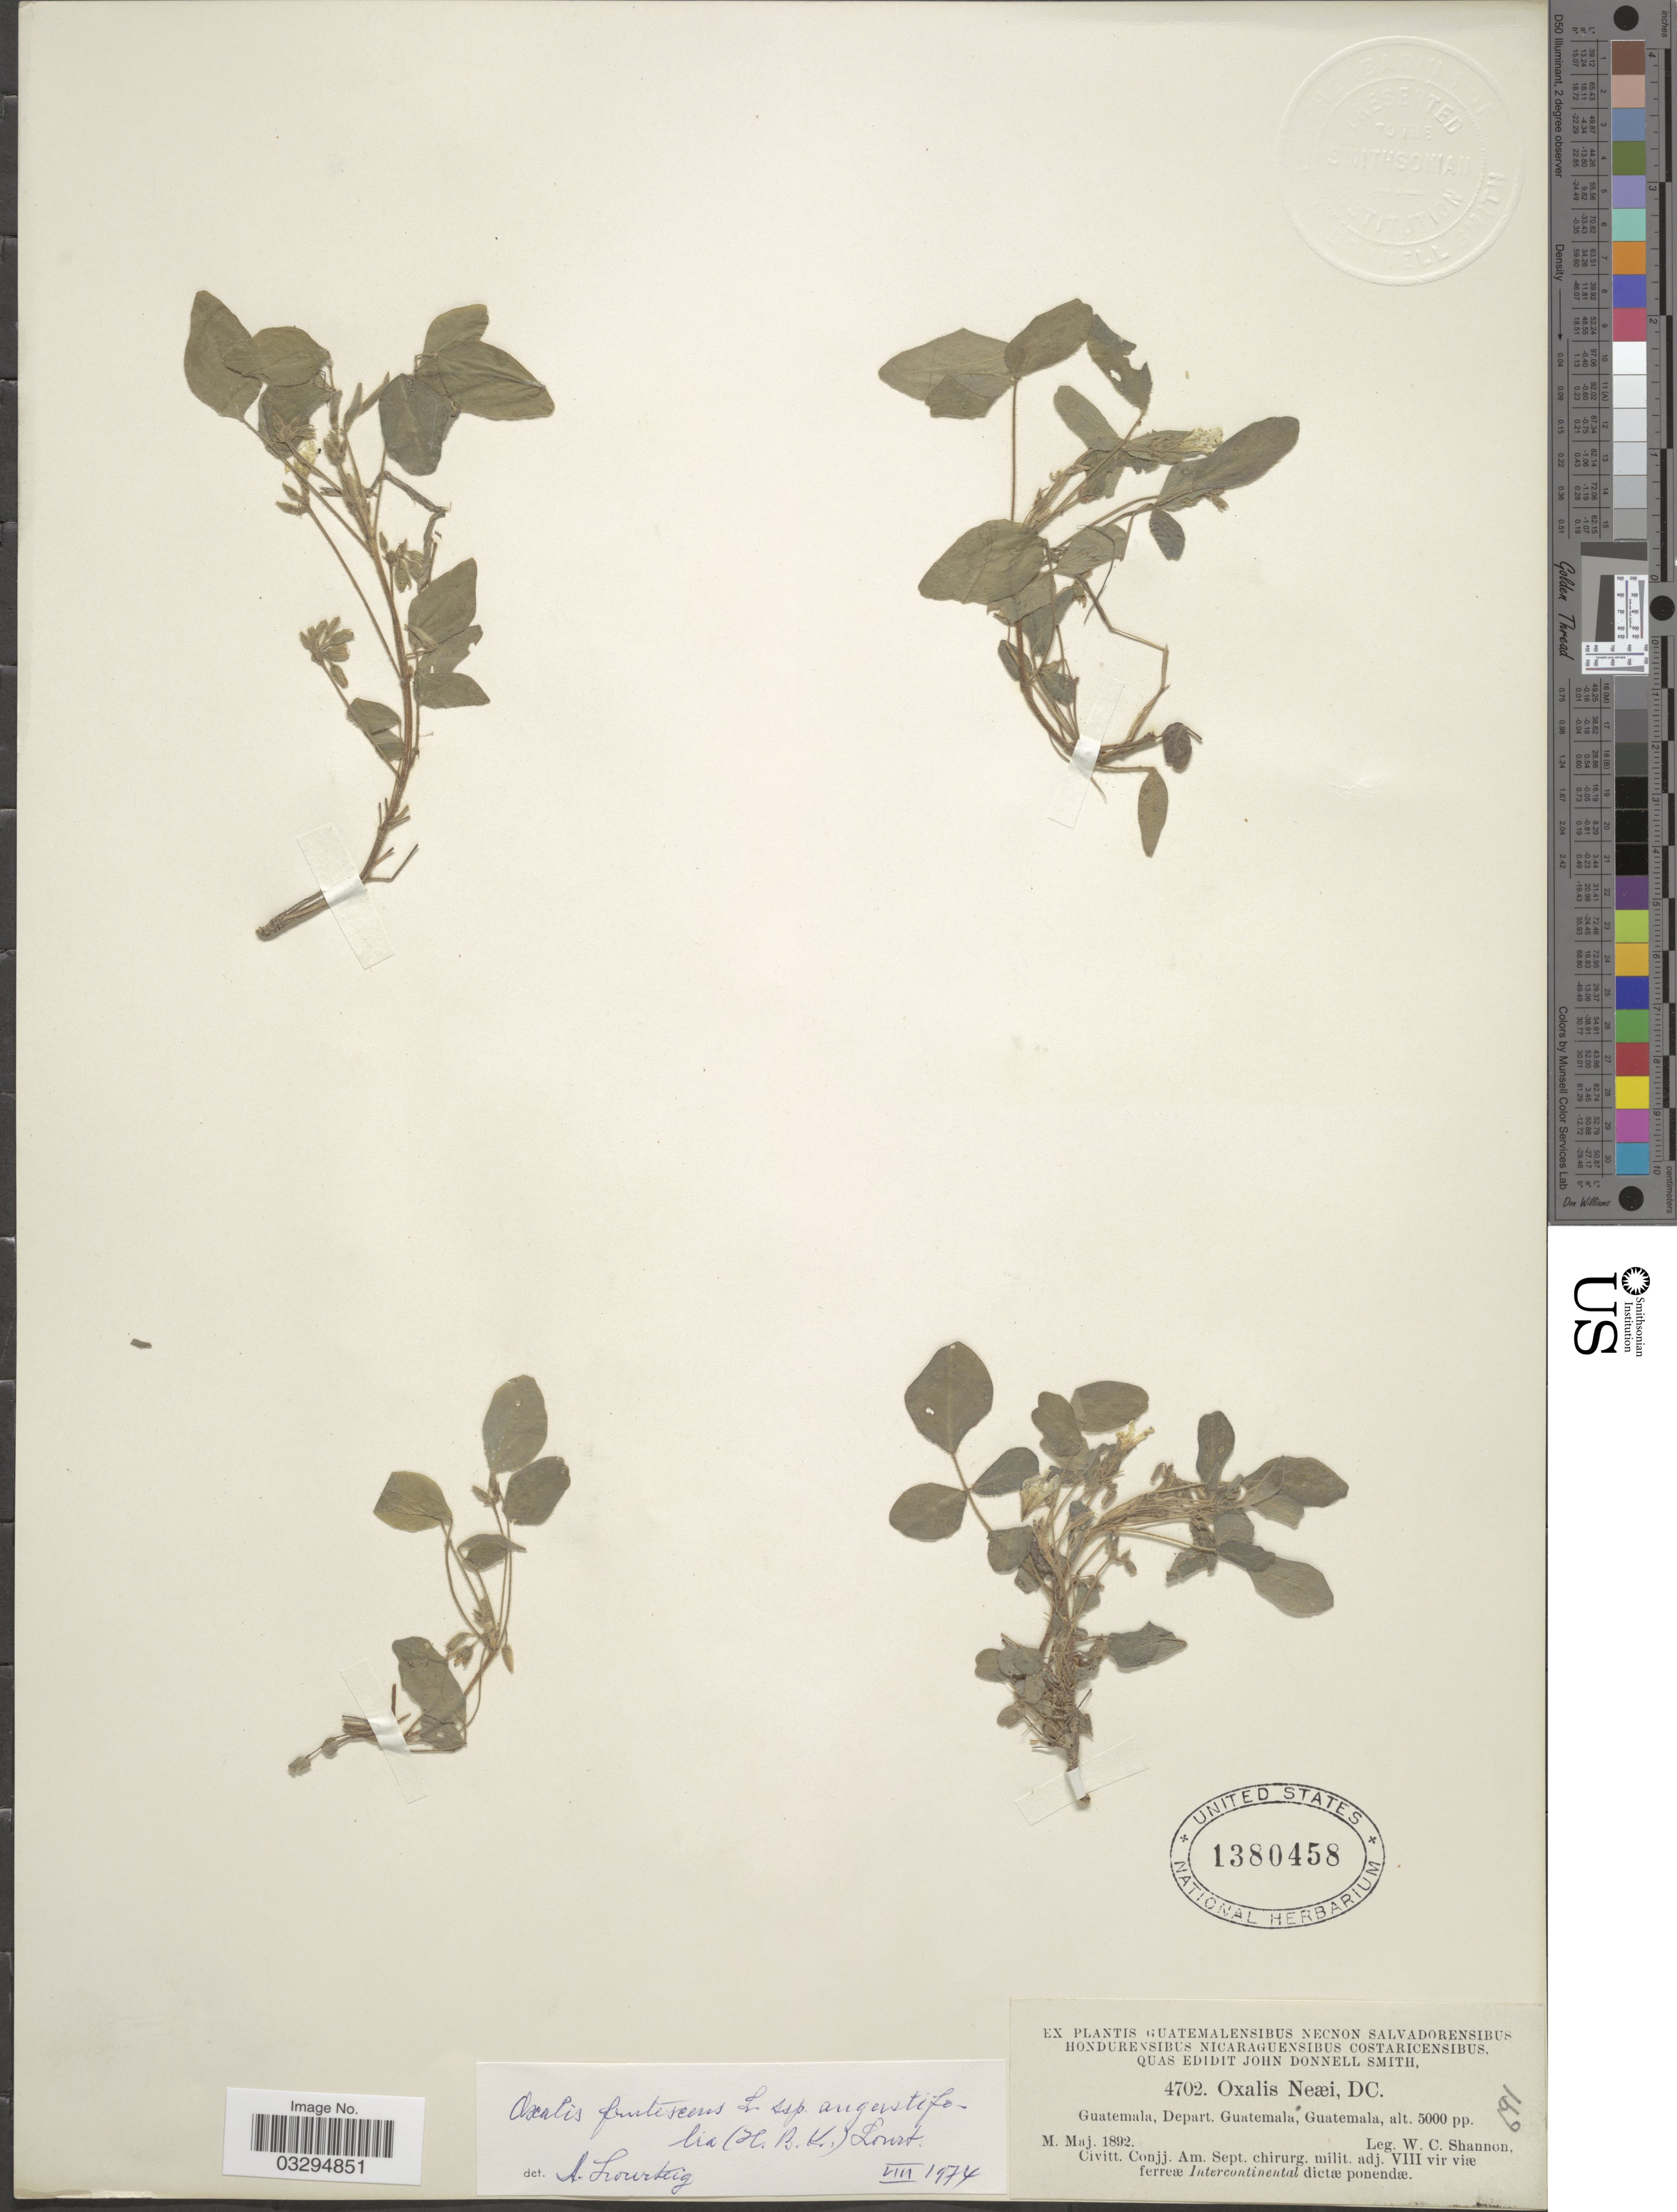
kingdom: Plantae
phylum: Tracheophyta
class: Magnoliopsida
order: Oxalidales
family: Oxalidaceae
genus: Oxalis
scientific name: Oxalis frutescens subsp. angustifolia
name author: (Kunth) Lourteig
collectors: W. C. Shannon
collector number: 4702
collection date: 1892-05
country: Guatemala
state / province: Guatemala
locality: Guatemala, Depart. Guatemala.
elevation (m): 1524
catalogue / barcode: US 1380458